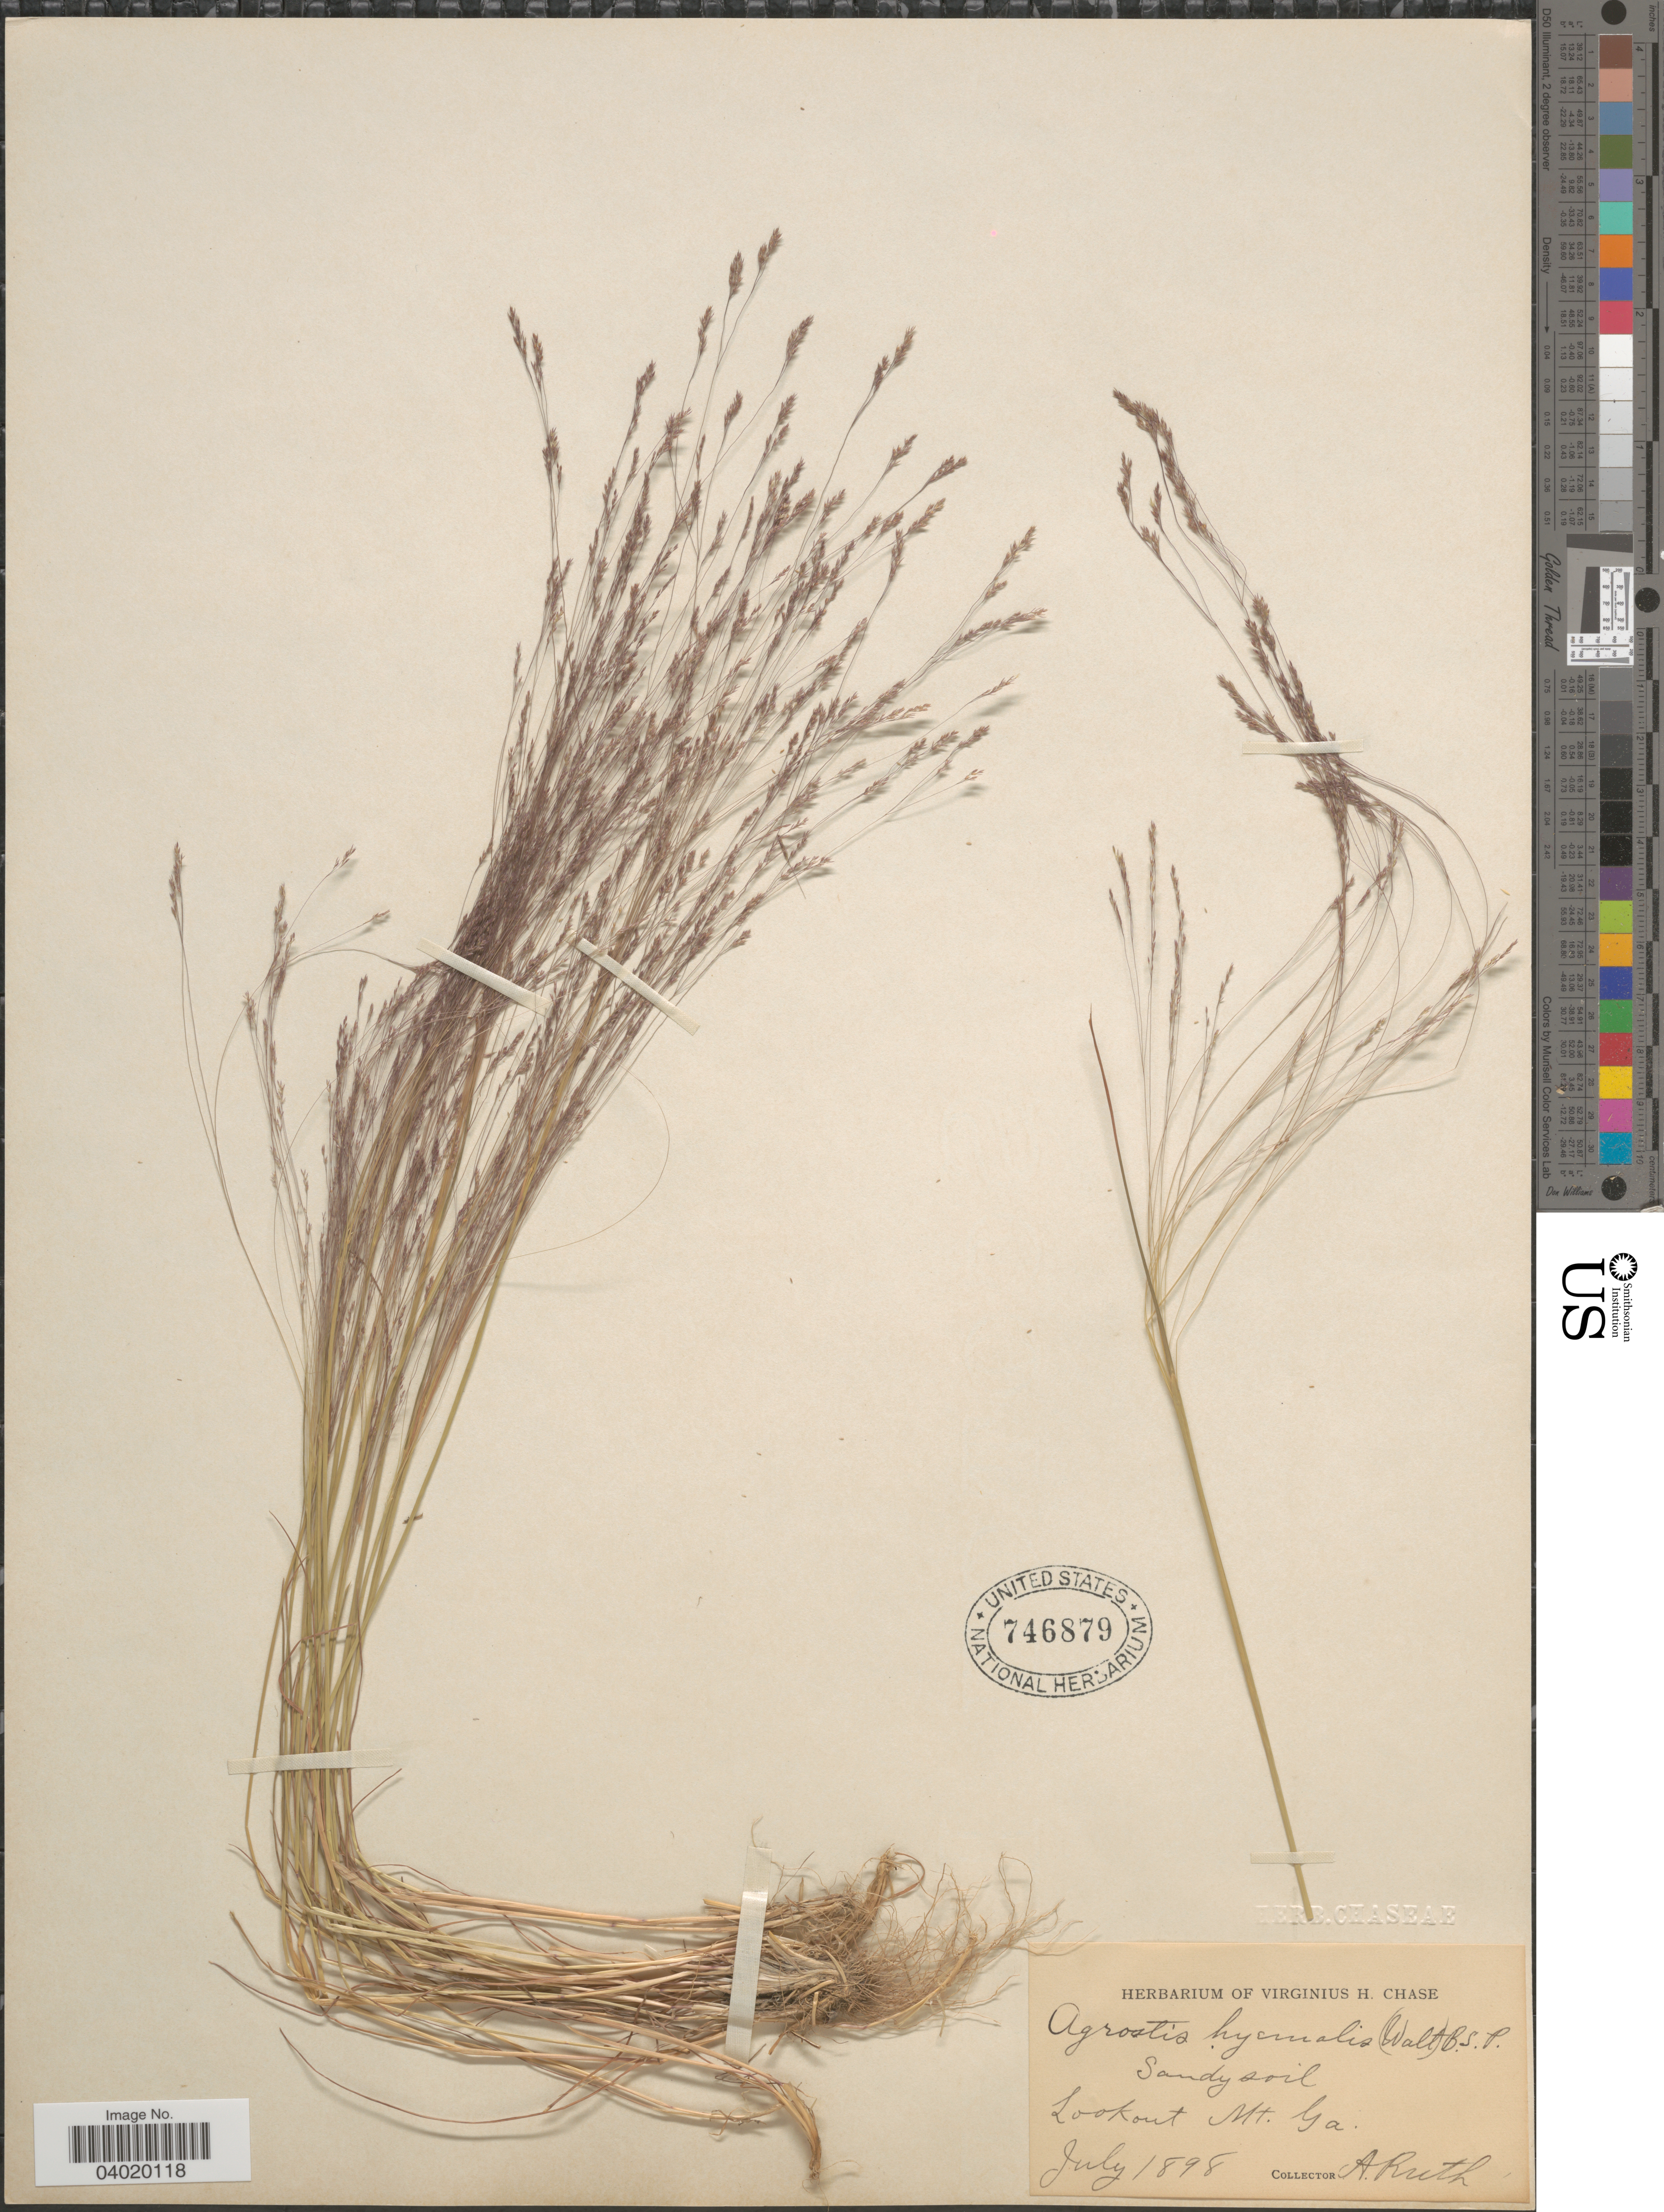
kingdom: Plantae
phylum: Tracheophyta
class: Liliopsida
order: Poales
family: Poaceae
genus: Agrostis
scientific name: Agrostis hyemalis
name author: (Walter) Britton et al.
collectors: A. Ruth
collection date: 1898-07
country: United States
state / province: Georgia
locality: Lookout Mt.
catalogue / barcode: US 746879